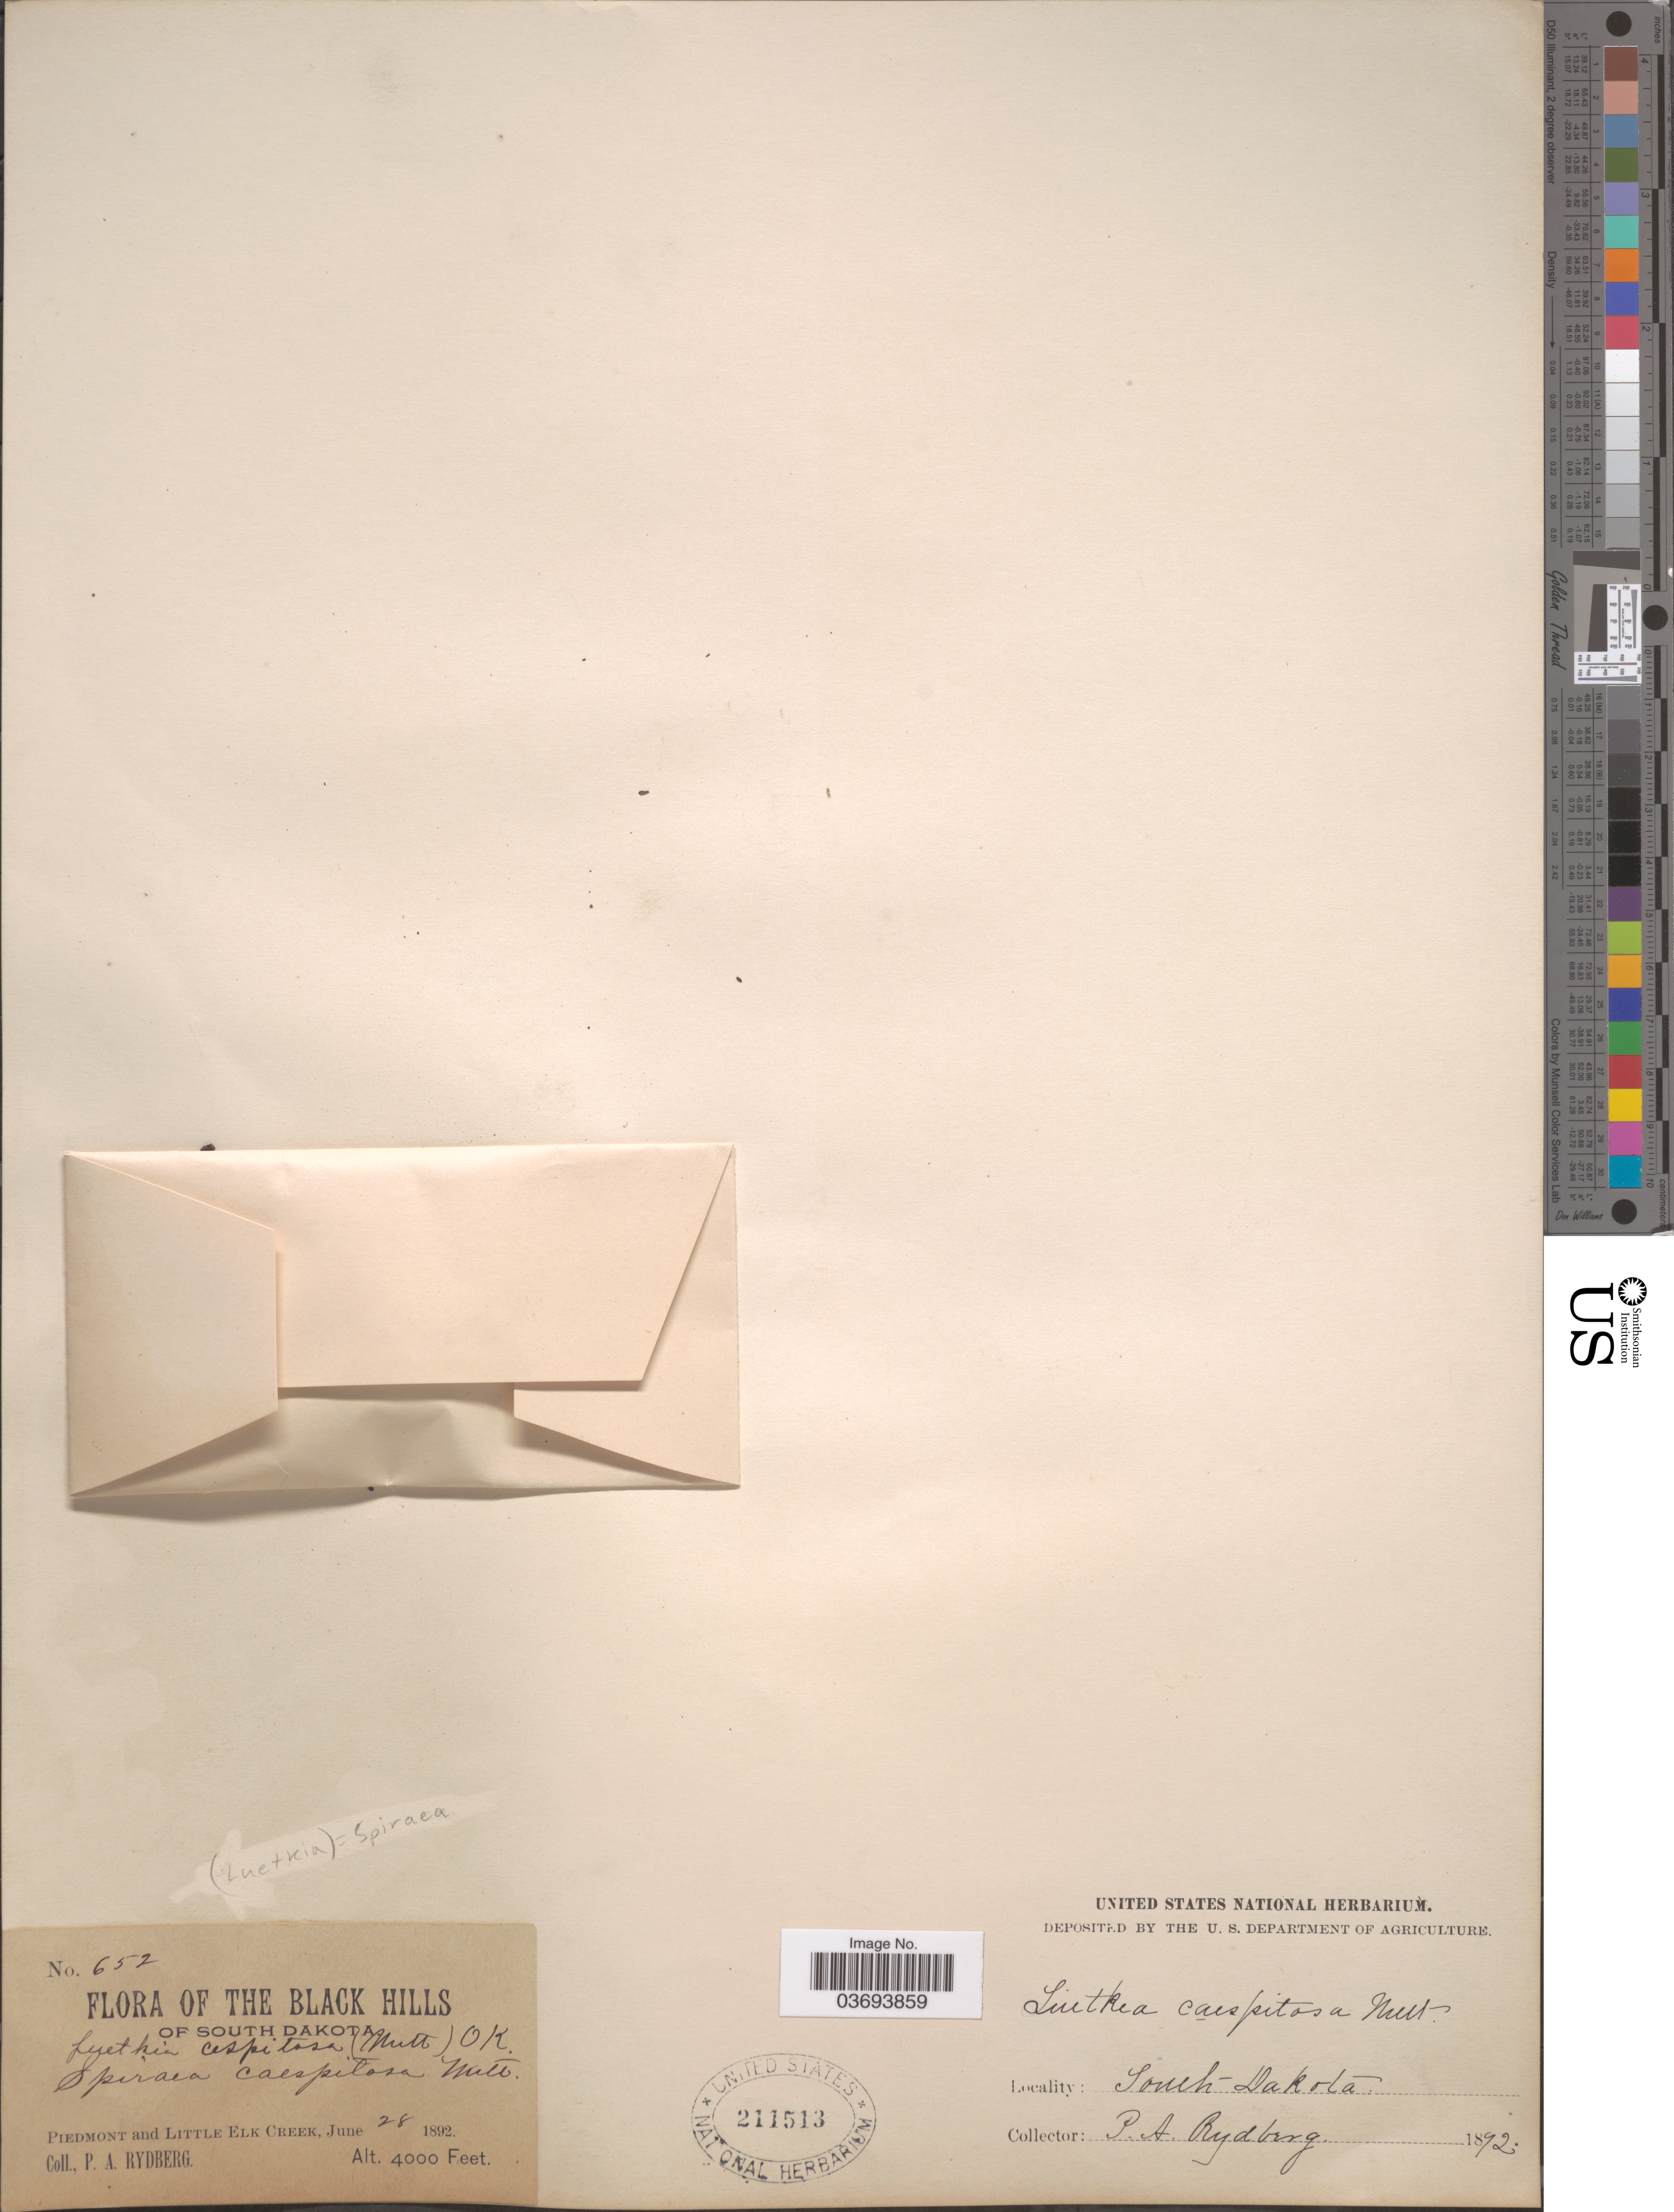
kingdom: Plantae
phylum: Tracheophyta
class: Magnoliopsida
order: Rosales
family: Rosaceae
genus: Petrophytum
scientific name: Petrophytum caespitosum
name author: (Nutt.) Rydb.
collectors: P. A. Rydberg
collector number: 652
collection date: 1892-06-28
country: United States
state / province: South Dakota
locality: The Black Hills of South Dakota. Piedmont and Little Elk Creek.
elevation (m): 1219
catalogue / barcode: US 211513